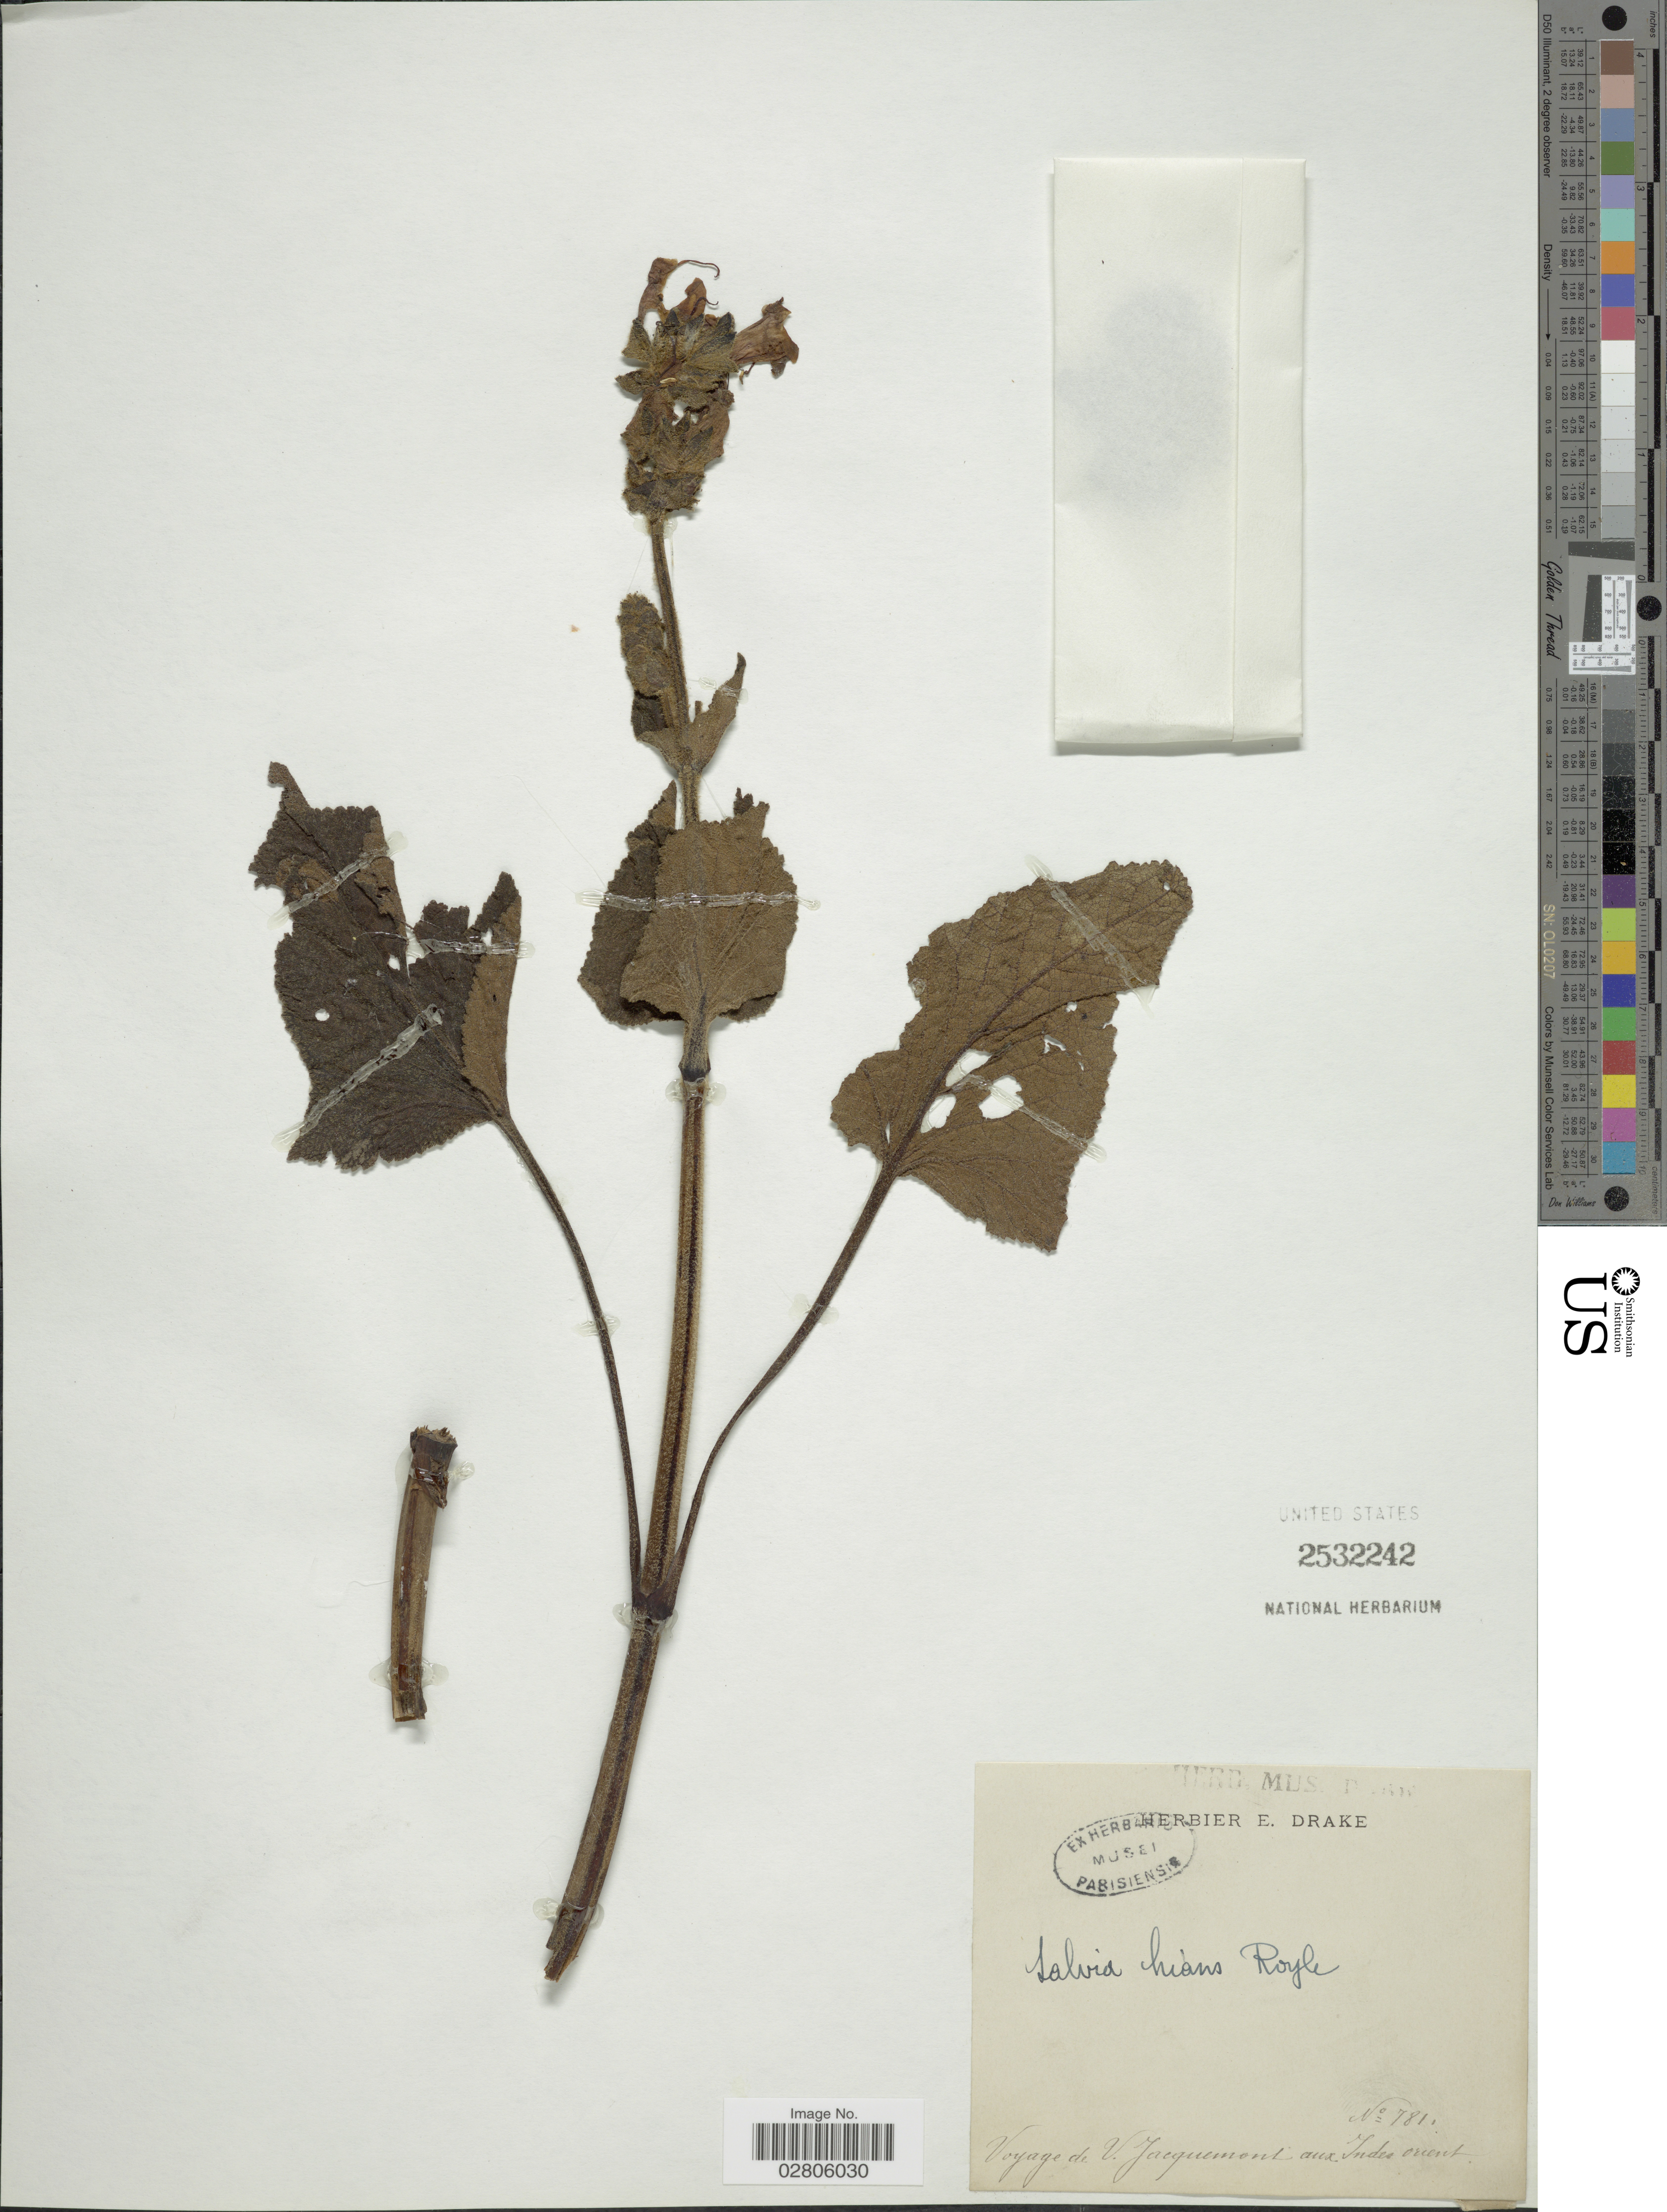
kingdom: Plantae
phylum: Tracheophyta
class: Magnoliopsida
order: Lamiales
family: Lamiaceae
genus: Salvia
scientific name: Salvia hians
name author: Royle ex Benth.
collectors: V. Jacquemont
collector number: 781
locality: Aux Indes orient.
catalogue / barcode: US 2532242